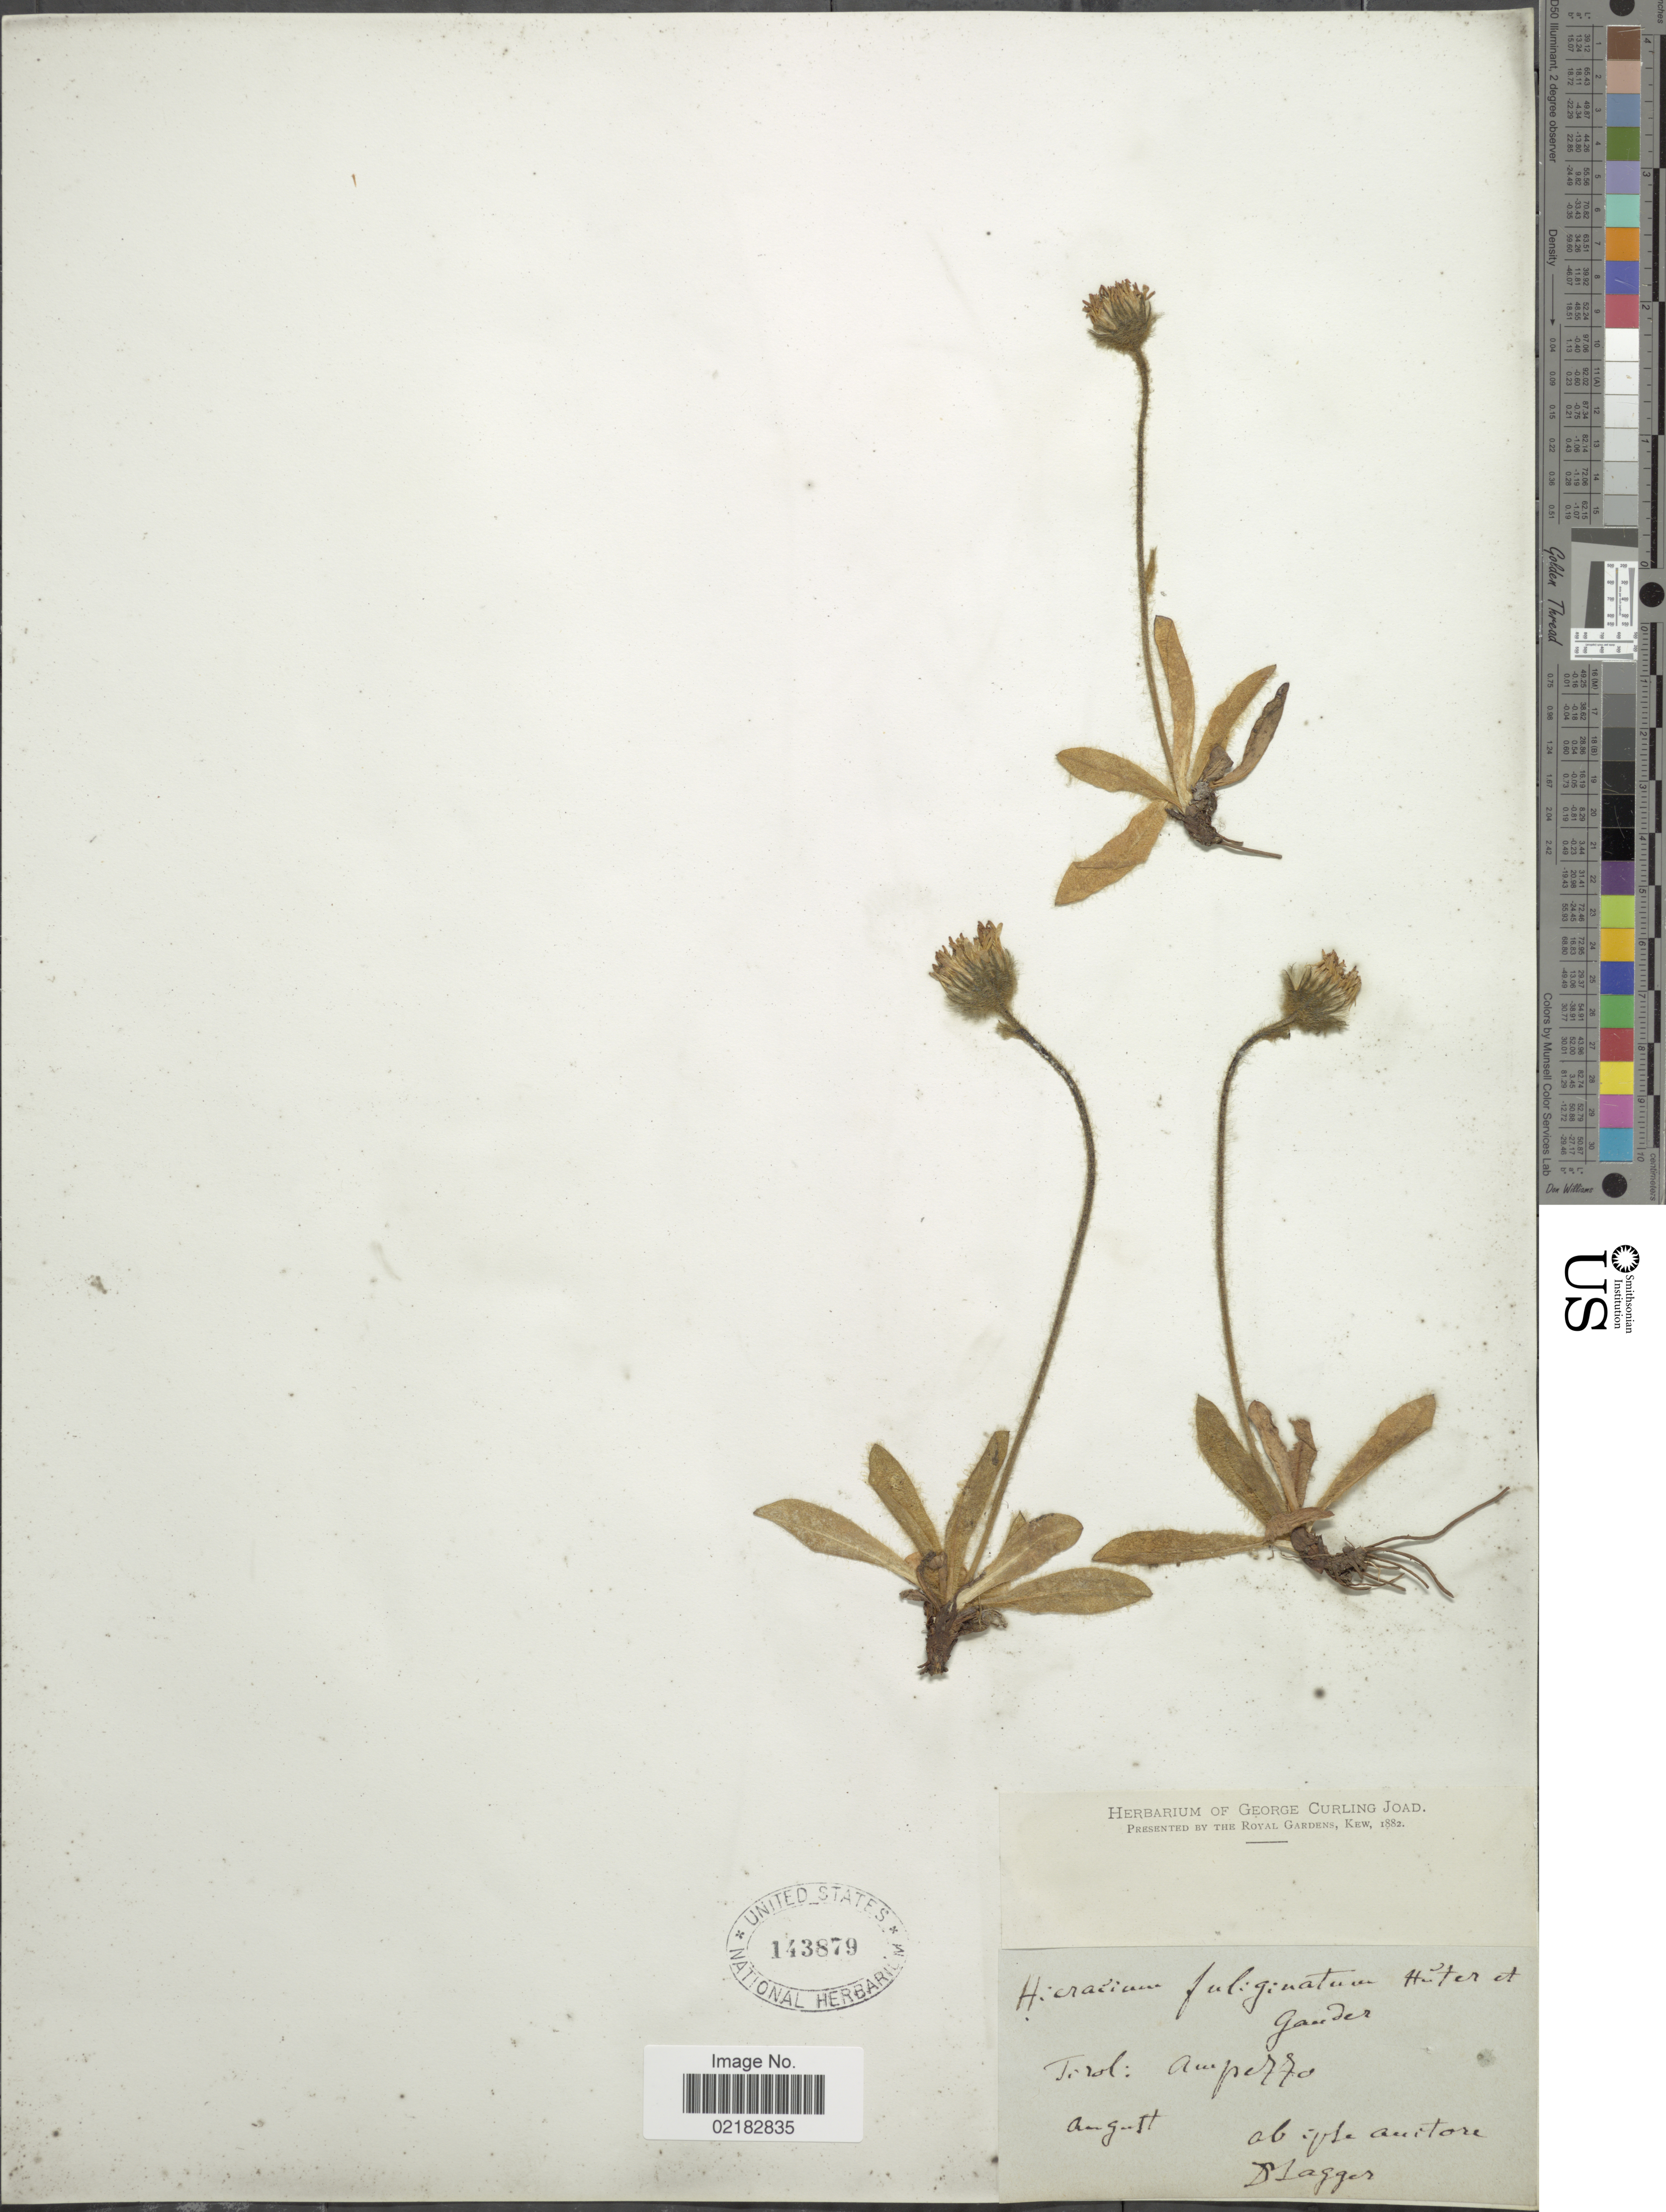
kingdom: Plantae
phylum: Tracheophyta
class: Magnoliopsida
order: Asterales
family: Asteraceae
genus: Hieracium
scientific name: Hieracium piliferum subsp. fuliginatum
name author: (Murr & Zahn) Greuter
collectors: F. J. Lagger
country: Italy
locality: Tirol: Ampezzo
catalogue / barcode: US 143879